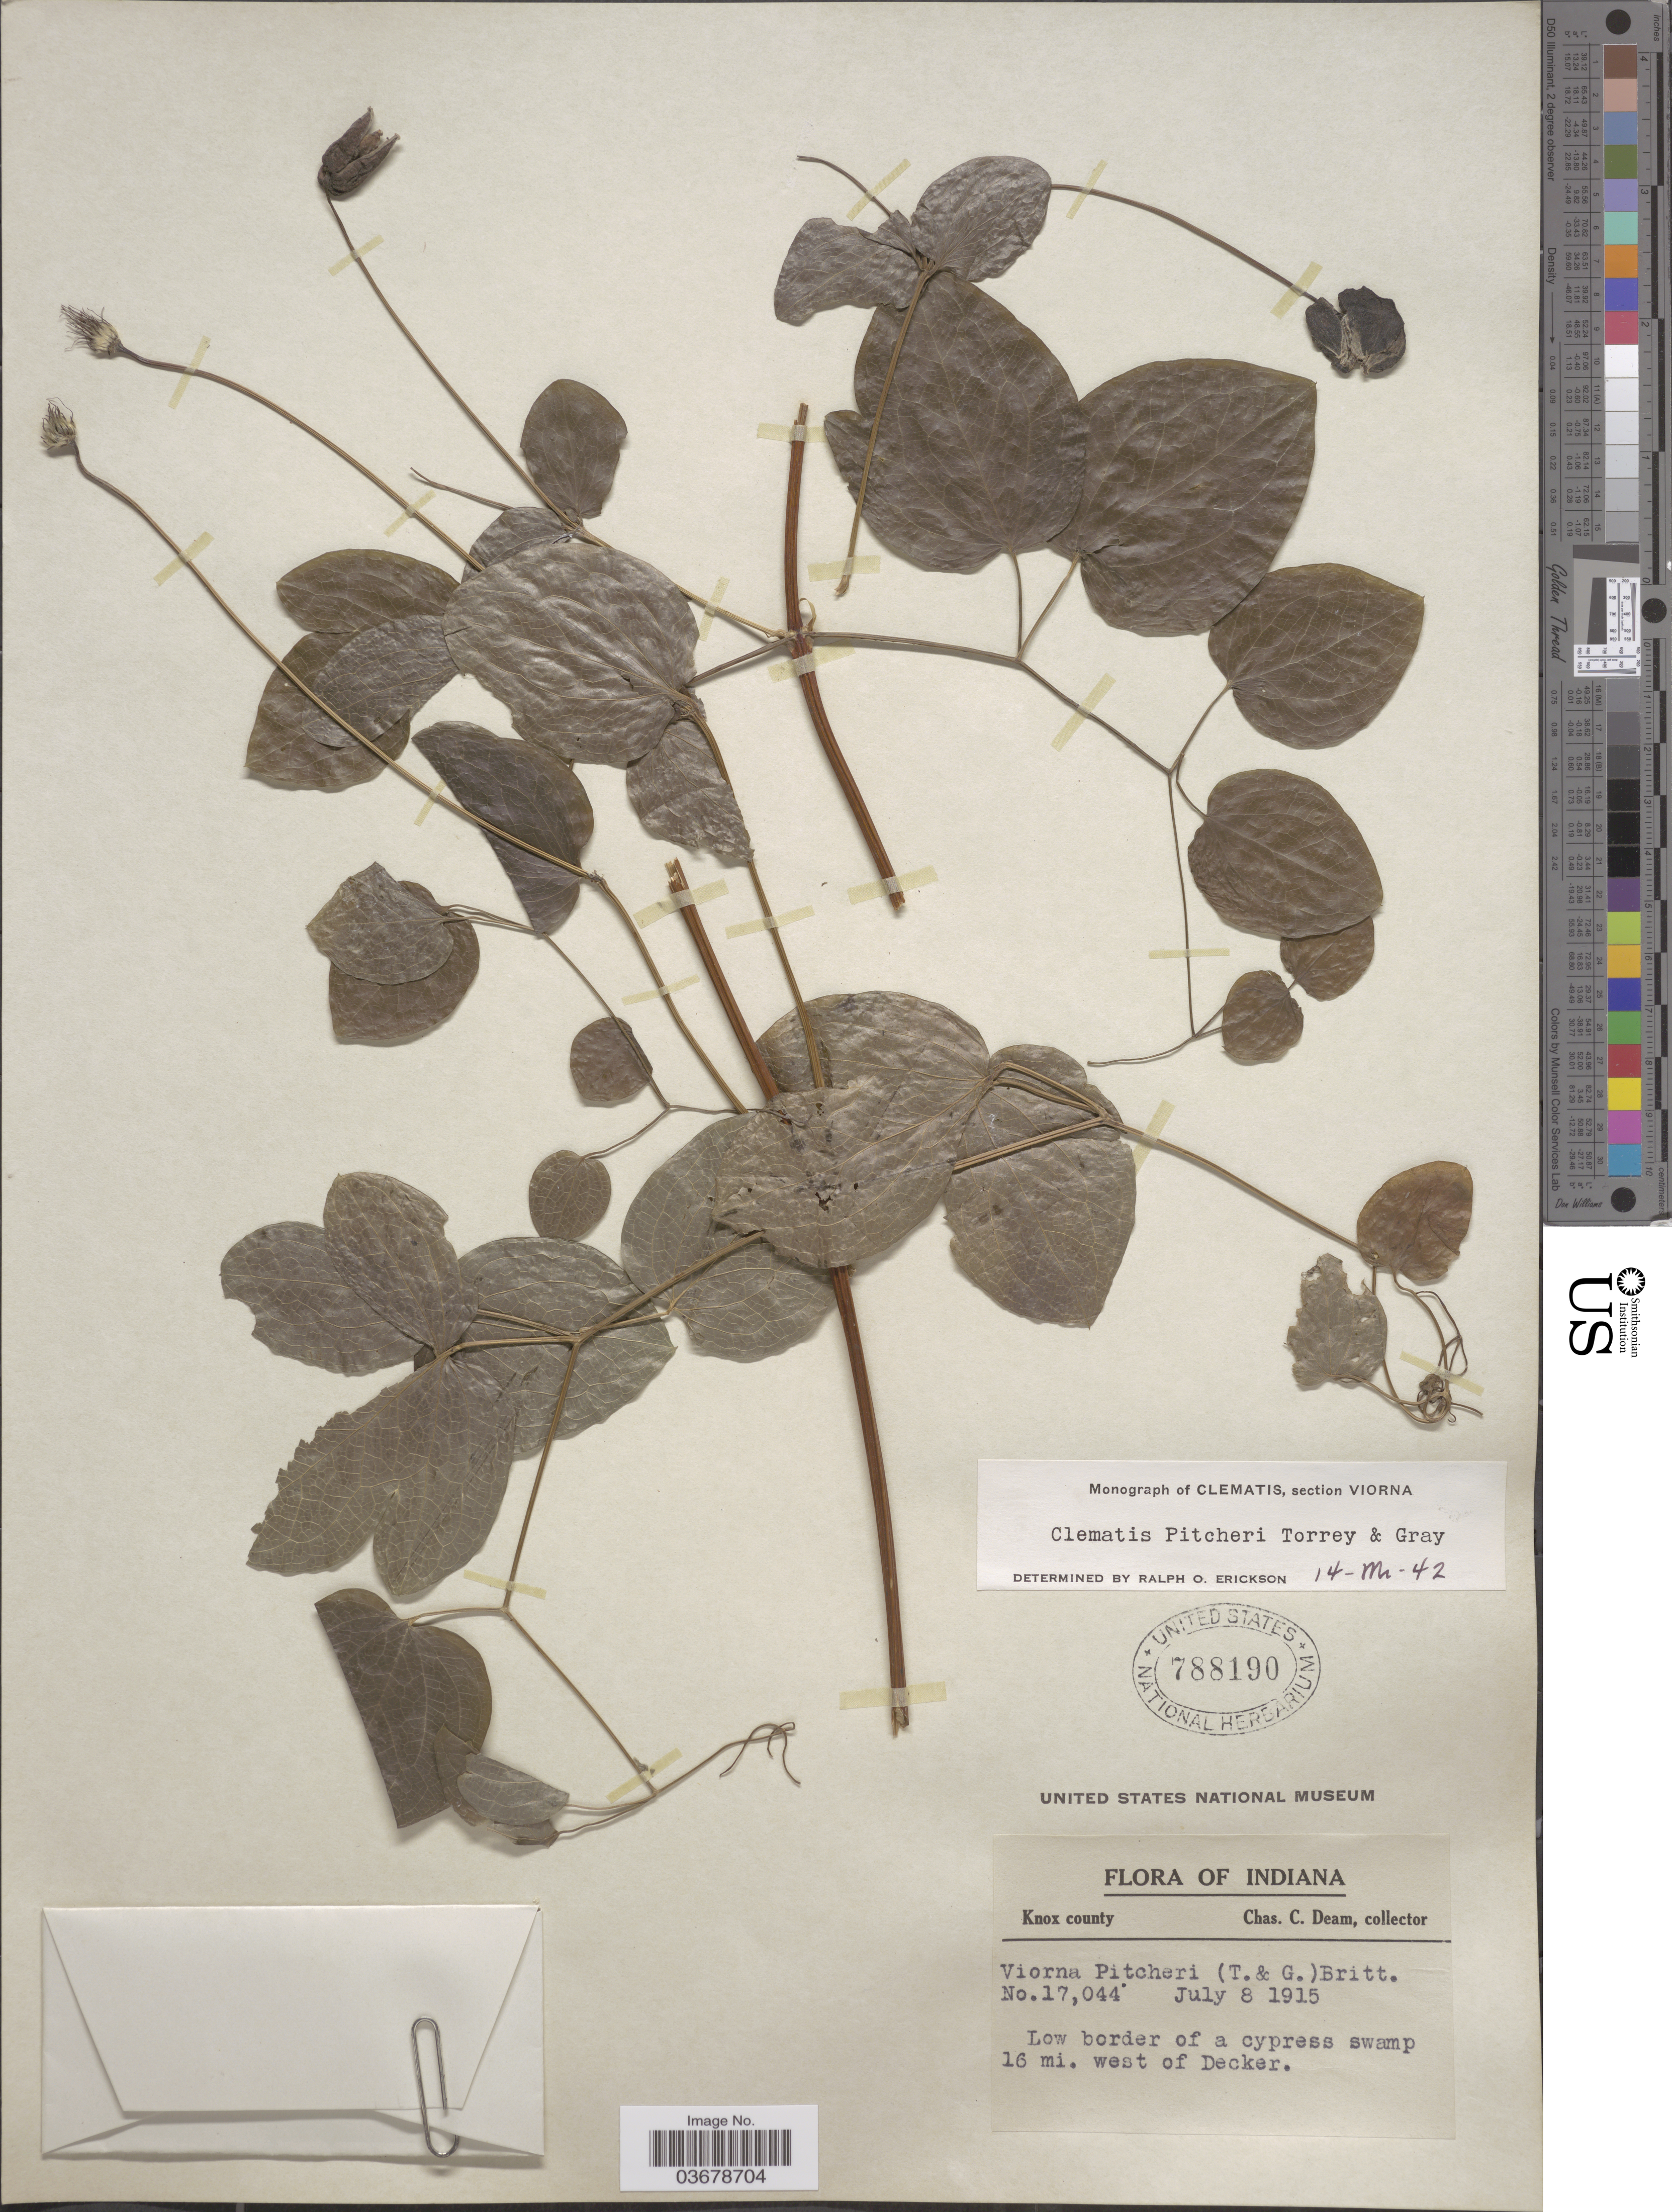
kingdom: Plantae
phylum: Tracheophyta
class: Magnoliopsida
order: Ranunculales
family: Ranunculaceae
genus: Clematis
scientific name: Clematis viorna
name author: L.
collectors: C. C. Deam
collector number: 17044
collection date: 1915-07-08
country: United States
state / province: Indiana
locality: Knox county. Low border of a cypress swamp 16 mi. west of Decker.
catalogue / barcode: US 788190